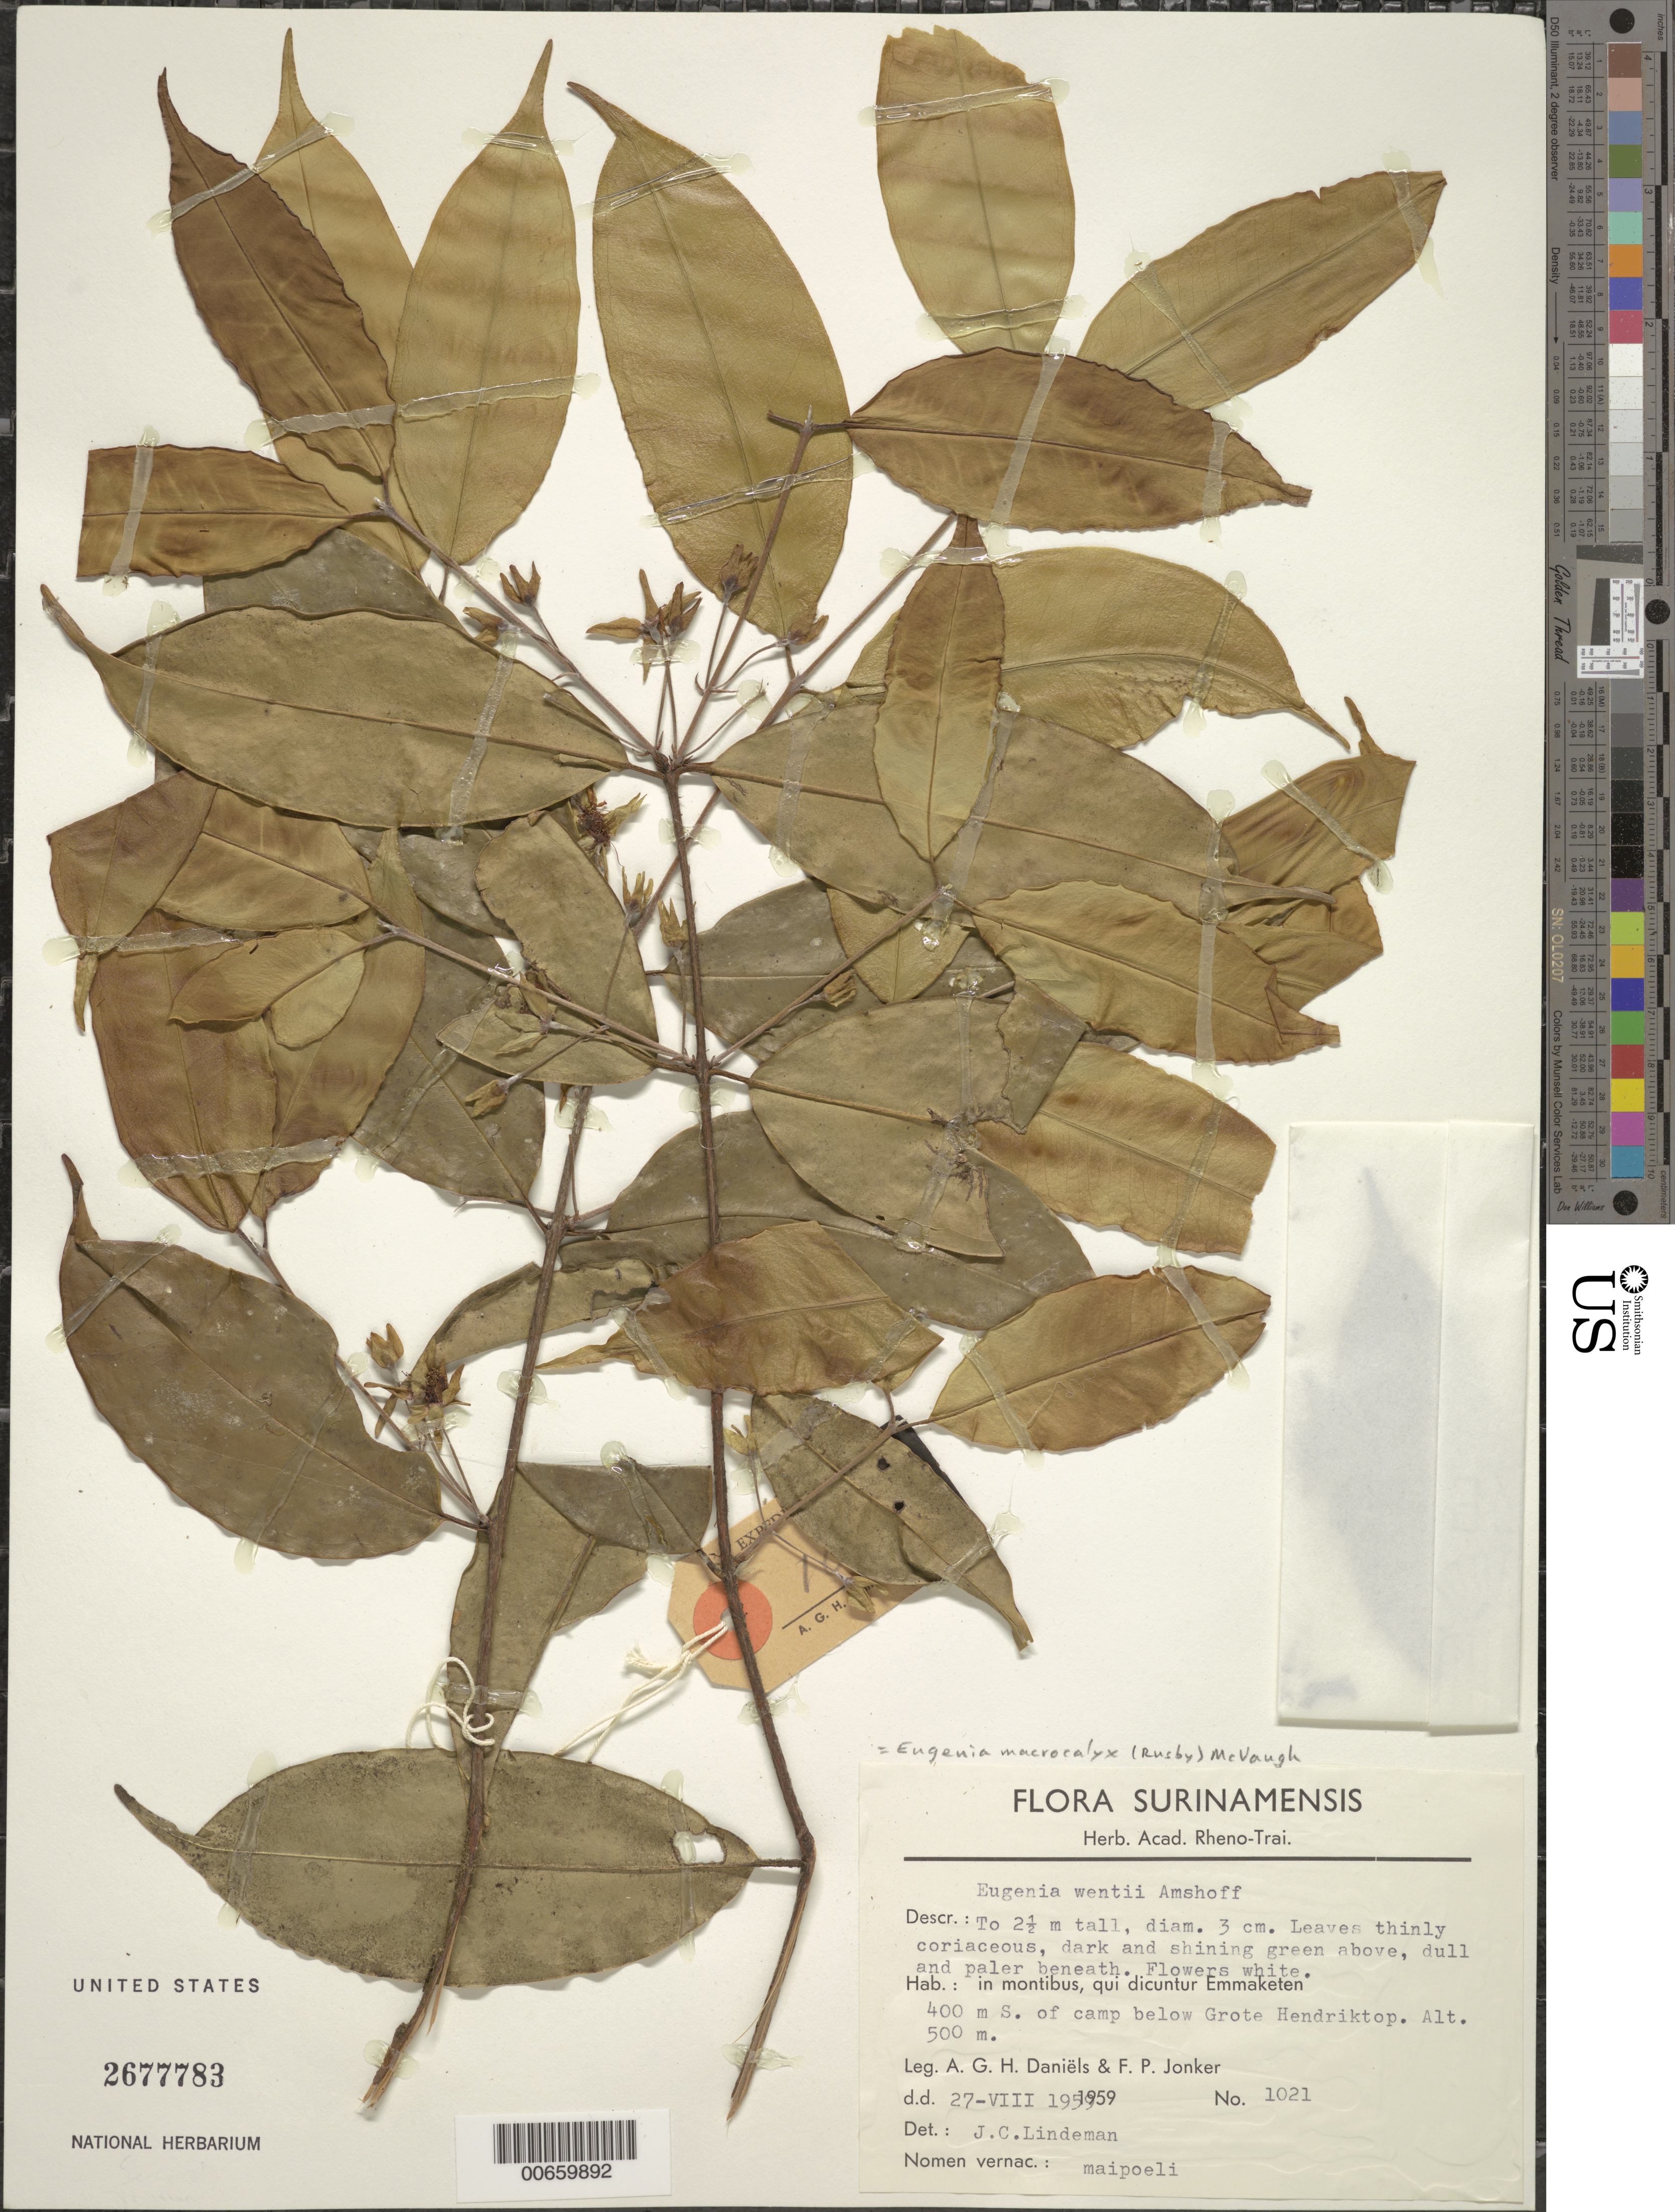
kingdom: Plantae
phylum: Tracheophyta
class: Magnoliopsida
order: Myrtales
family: Myrtaceae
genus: Eugenia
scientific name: Eugenia wentii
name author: Amshoff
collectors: A. Daniëls & F. P. Jonker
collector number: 1021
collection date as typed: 27-Aug-59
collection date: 1959-08-27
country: Suriname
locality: Grote Hendriktop, 400 m S of camp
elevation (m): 500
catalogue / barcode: US 2677783